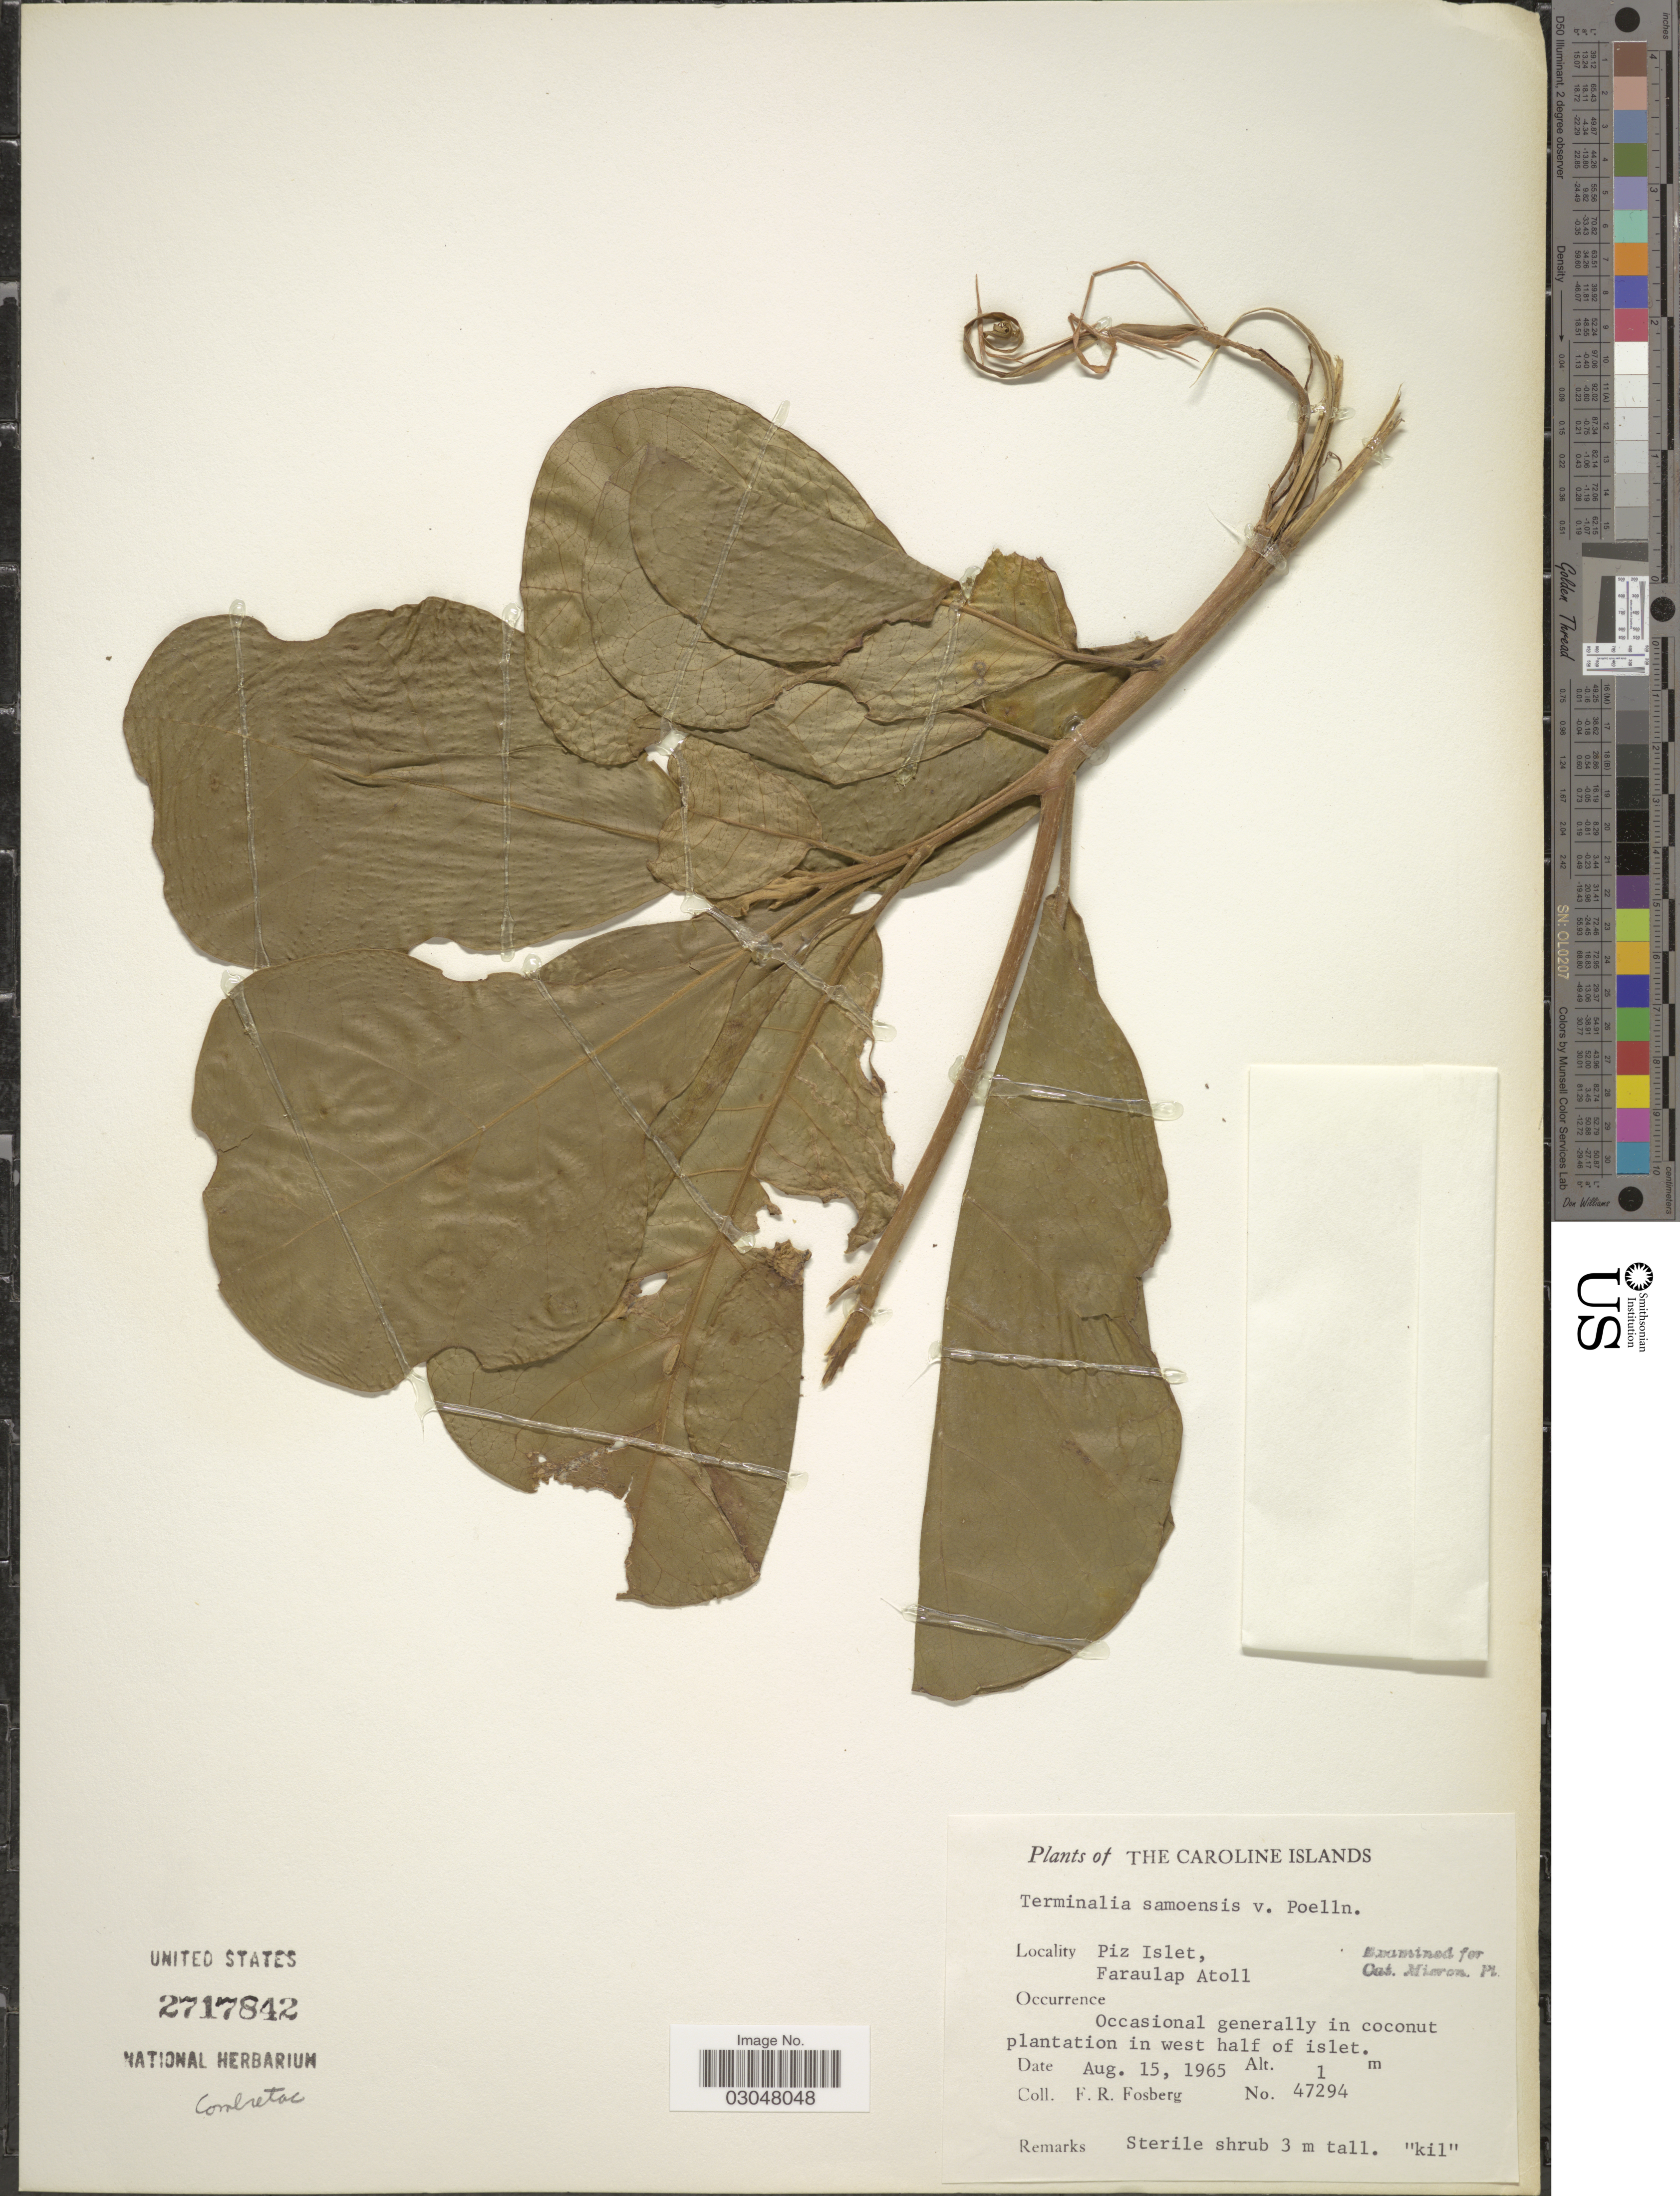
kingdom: Plantae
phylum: Tracheophyta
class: Magnoliopsida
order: Myrtales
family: Combretaceae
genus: Terminalia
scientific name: Terminalia samoensis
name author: Rech.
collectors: F. R. Fosberg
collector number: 47294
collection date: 1965-08-15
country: Micronesia, Federated States of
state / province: Yap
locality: The Caroline Islands. Piz Islet, Faraulap Atoll.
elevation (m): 1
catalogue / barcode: US 2717842